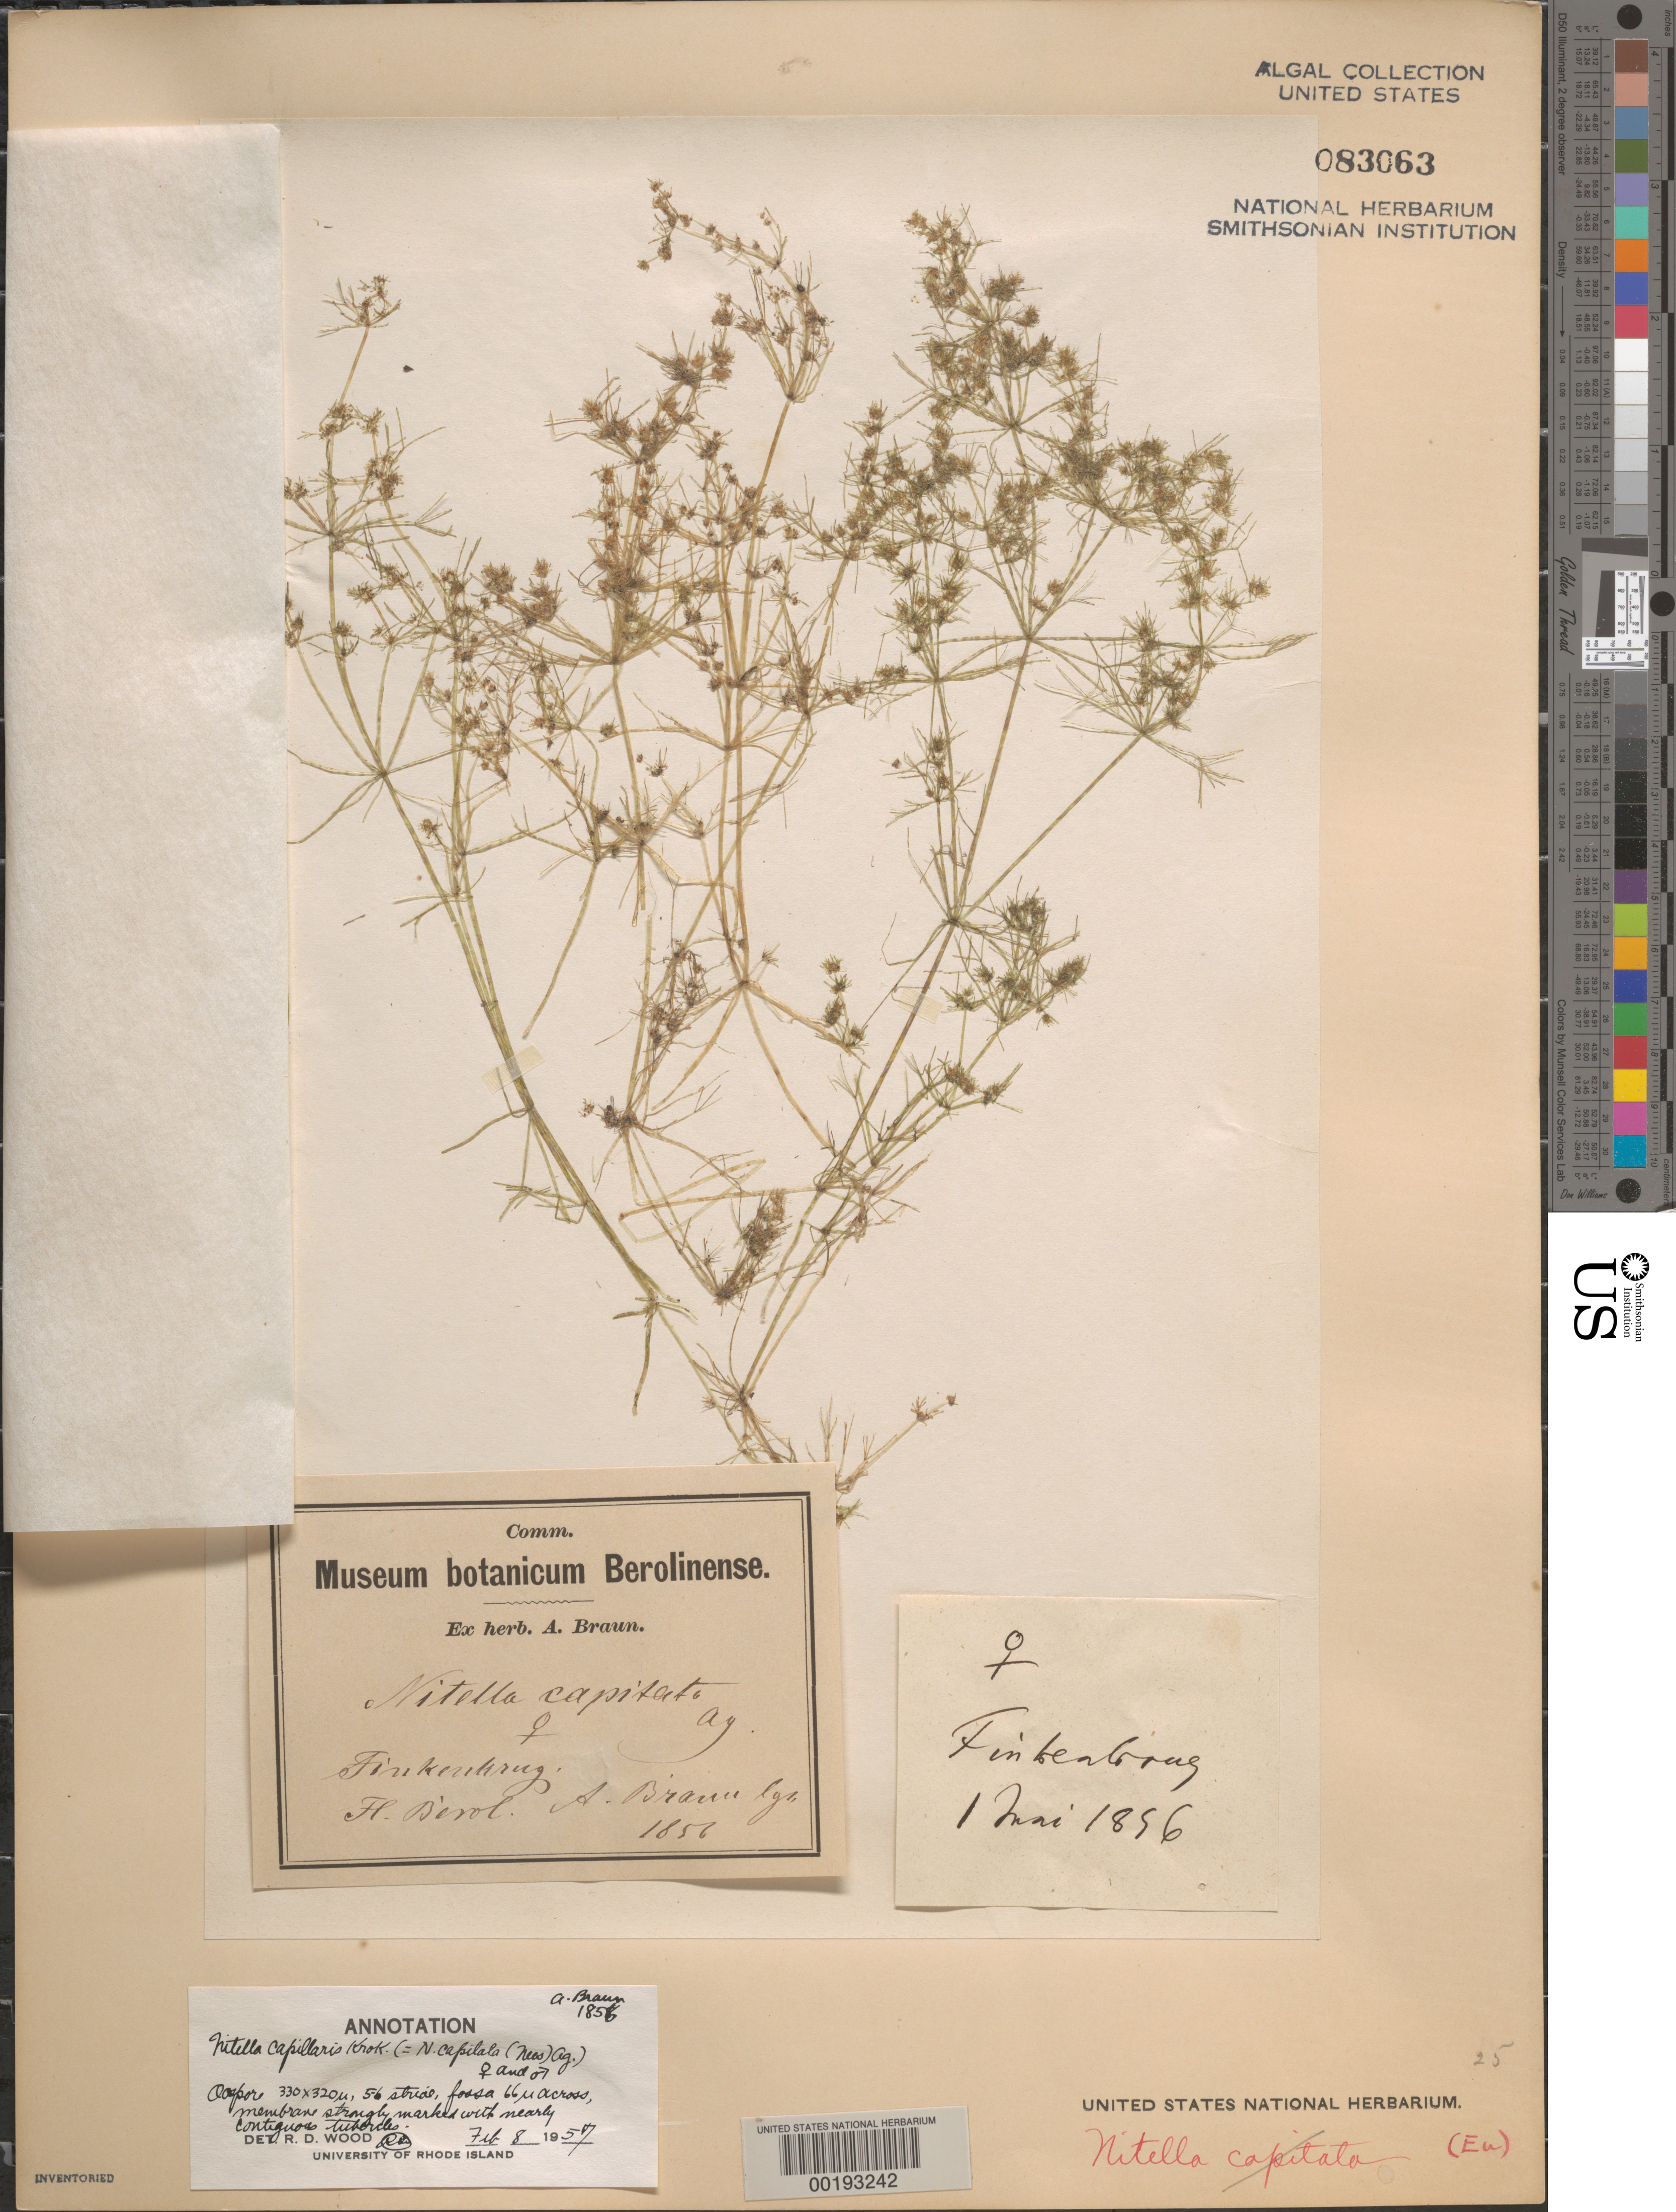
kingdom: Plantae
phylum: Charophyta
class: Charophyceae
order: Charales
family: Characeae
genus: Nitella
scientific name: Nitella capillaris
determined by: Wood, R. D.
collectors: A. Braun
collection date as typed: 01 May 1856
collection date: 1856-05-01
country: Germany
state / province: Brandenburg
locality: Finkenkrug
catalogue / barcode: US 83063